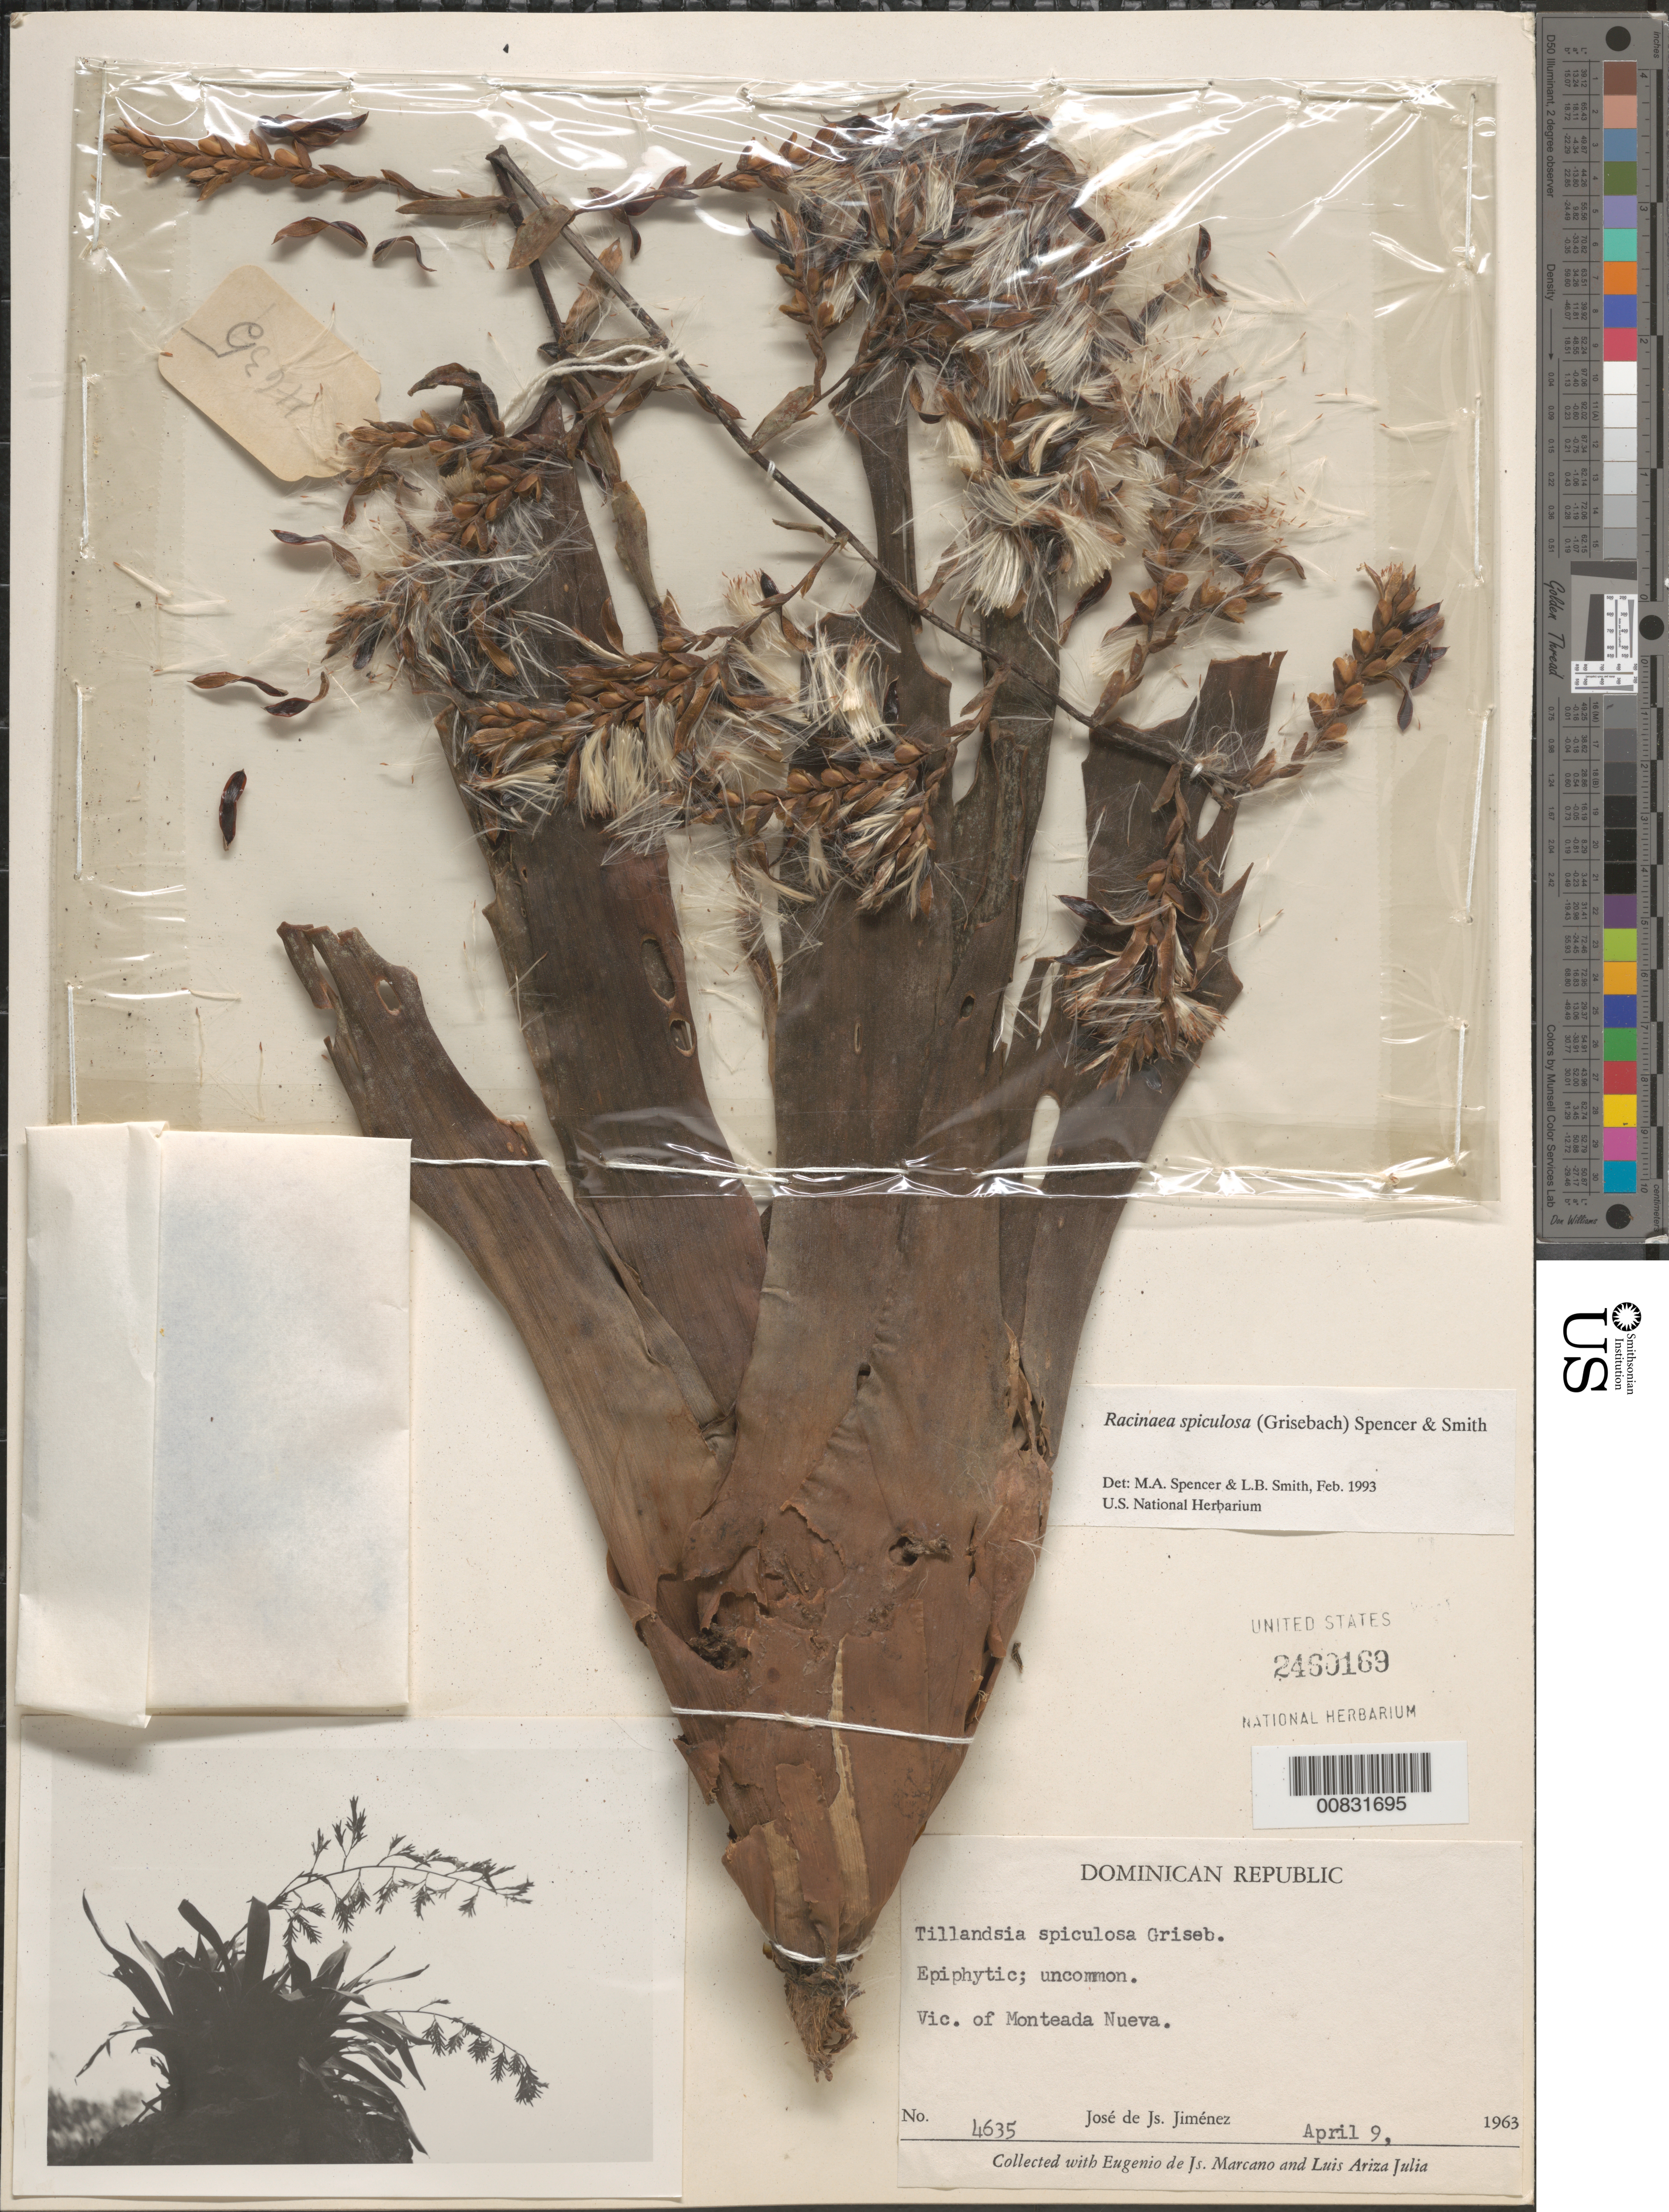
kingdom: Plantae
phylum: Tracheophyta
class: Liliopsida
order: Poales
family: Bromeliaceae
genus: Racinaea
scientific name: Racinaea spiculosa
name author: (Griseb.) M.A. Spencer & L.B. Sm.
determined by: Spencer, M. A.; Smith, L. B.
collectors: J. J. Jiménez, E. J. Marcano F. & L. Ariza-Julia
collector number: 4635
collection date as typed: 09 Apr 1963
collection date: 1963-04-09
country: Dominican Republic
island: Hispaniola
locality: Vicinity of Monteada Nueva.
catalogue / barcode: US 2460169